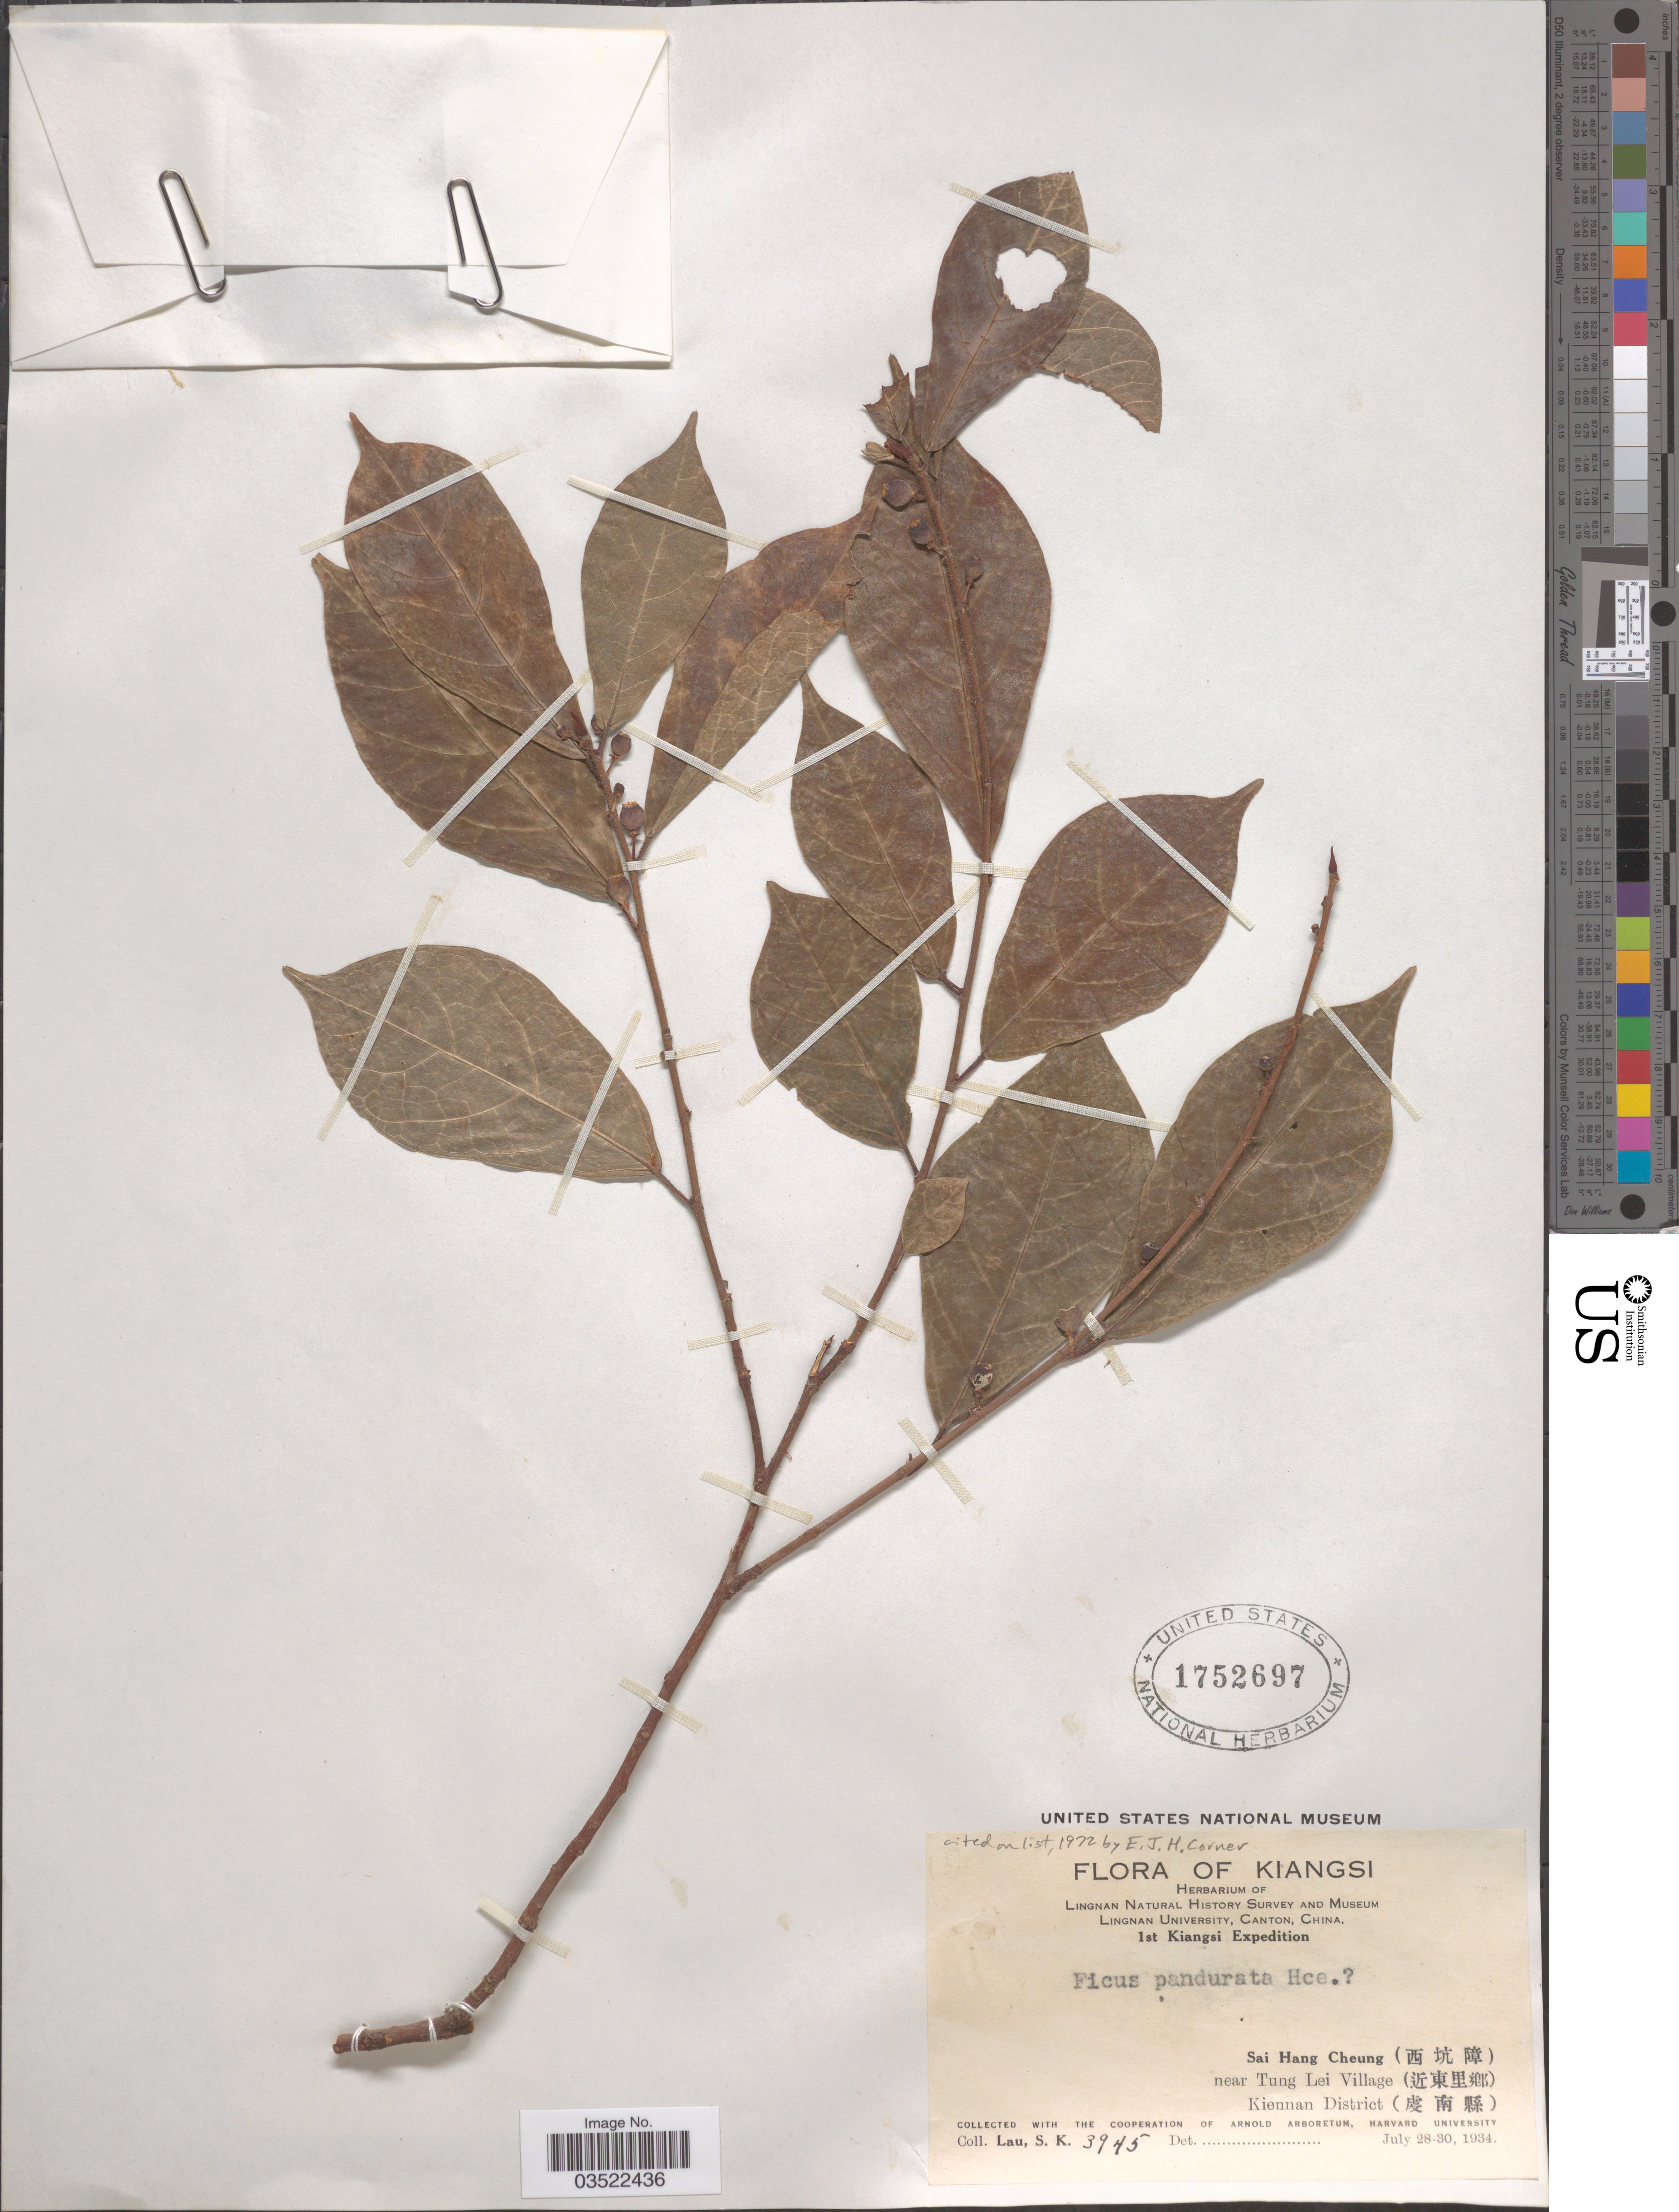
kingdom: Plantae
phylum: Tracheophyta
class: Magnoliopsida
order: Rosales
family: Moraceae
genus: Ficus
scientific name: Ficus pandurata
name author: Hance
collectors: S. K. Lau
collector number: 3945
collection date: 1934-07-28/1934-07-30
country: China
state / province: Jiangxi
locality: Kiangsi. Sai Hang Cheung (X) near Tung Lei Village (X) Kiennan District (X).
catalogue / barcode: US 1752697